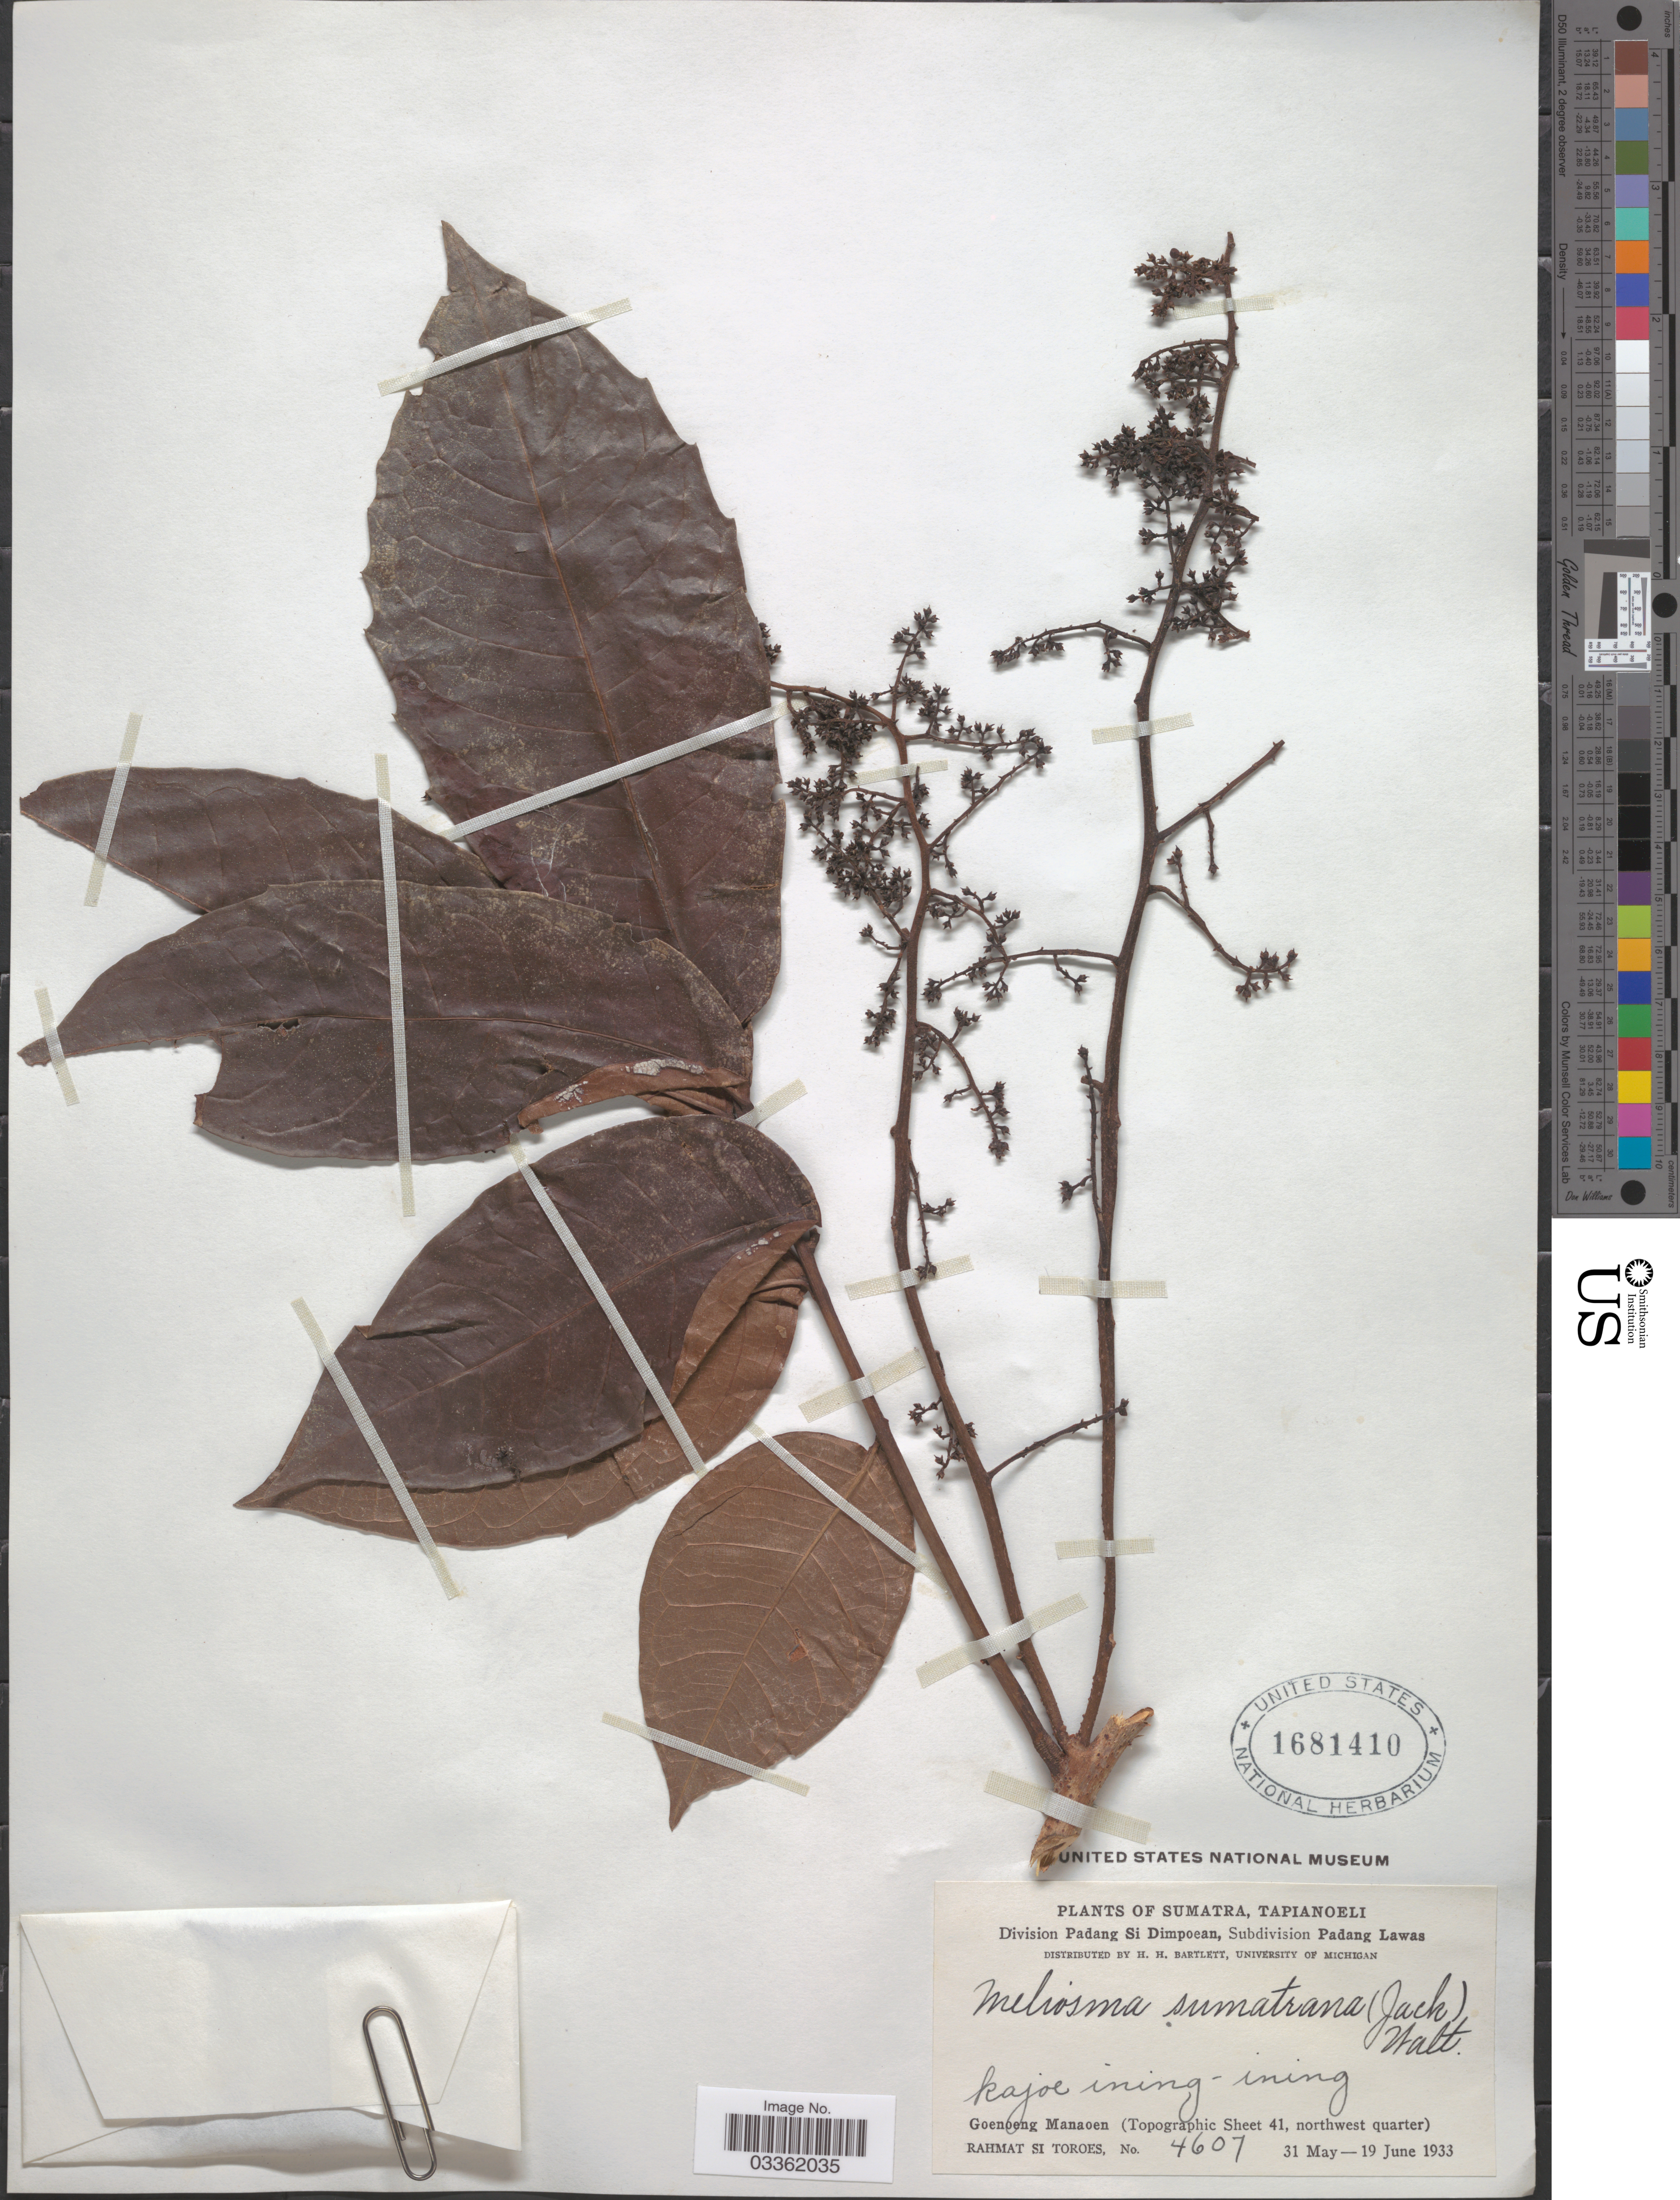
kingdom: Plantae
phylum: Tracheophyta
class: Magnoliopsida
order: Proteales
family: Sabiaceae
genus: Meliosma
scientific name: Meliosma sumatrana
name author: (Jack) Walp.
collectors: Rahmat Si Boeea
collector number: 4607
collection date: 1933-05-31/1933-06-19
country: Indonesia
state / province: Sumatra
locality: Tapianoeli. Division Padang Si Dimpoean, Subdivision Padang Lawas. Goenoeng Manaoen (Topographic Sheet 41, northwest quarter).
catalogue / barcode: US 1681410